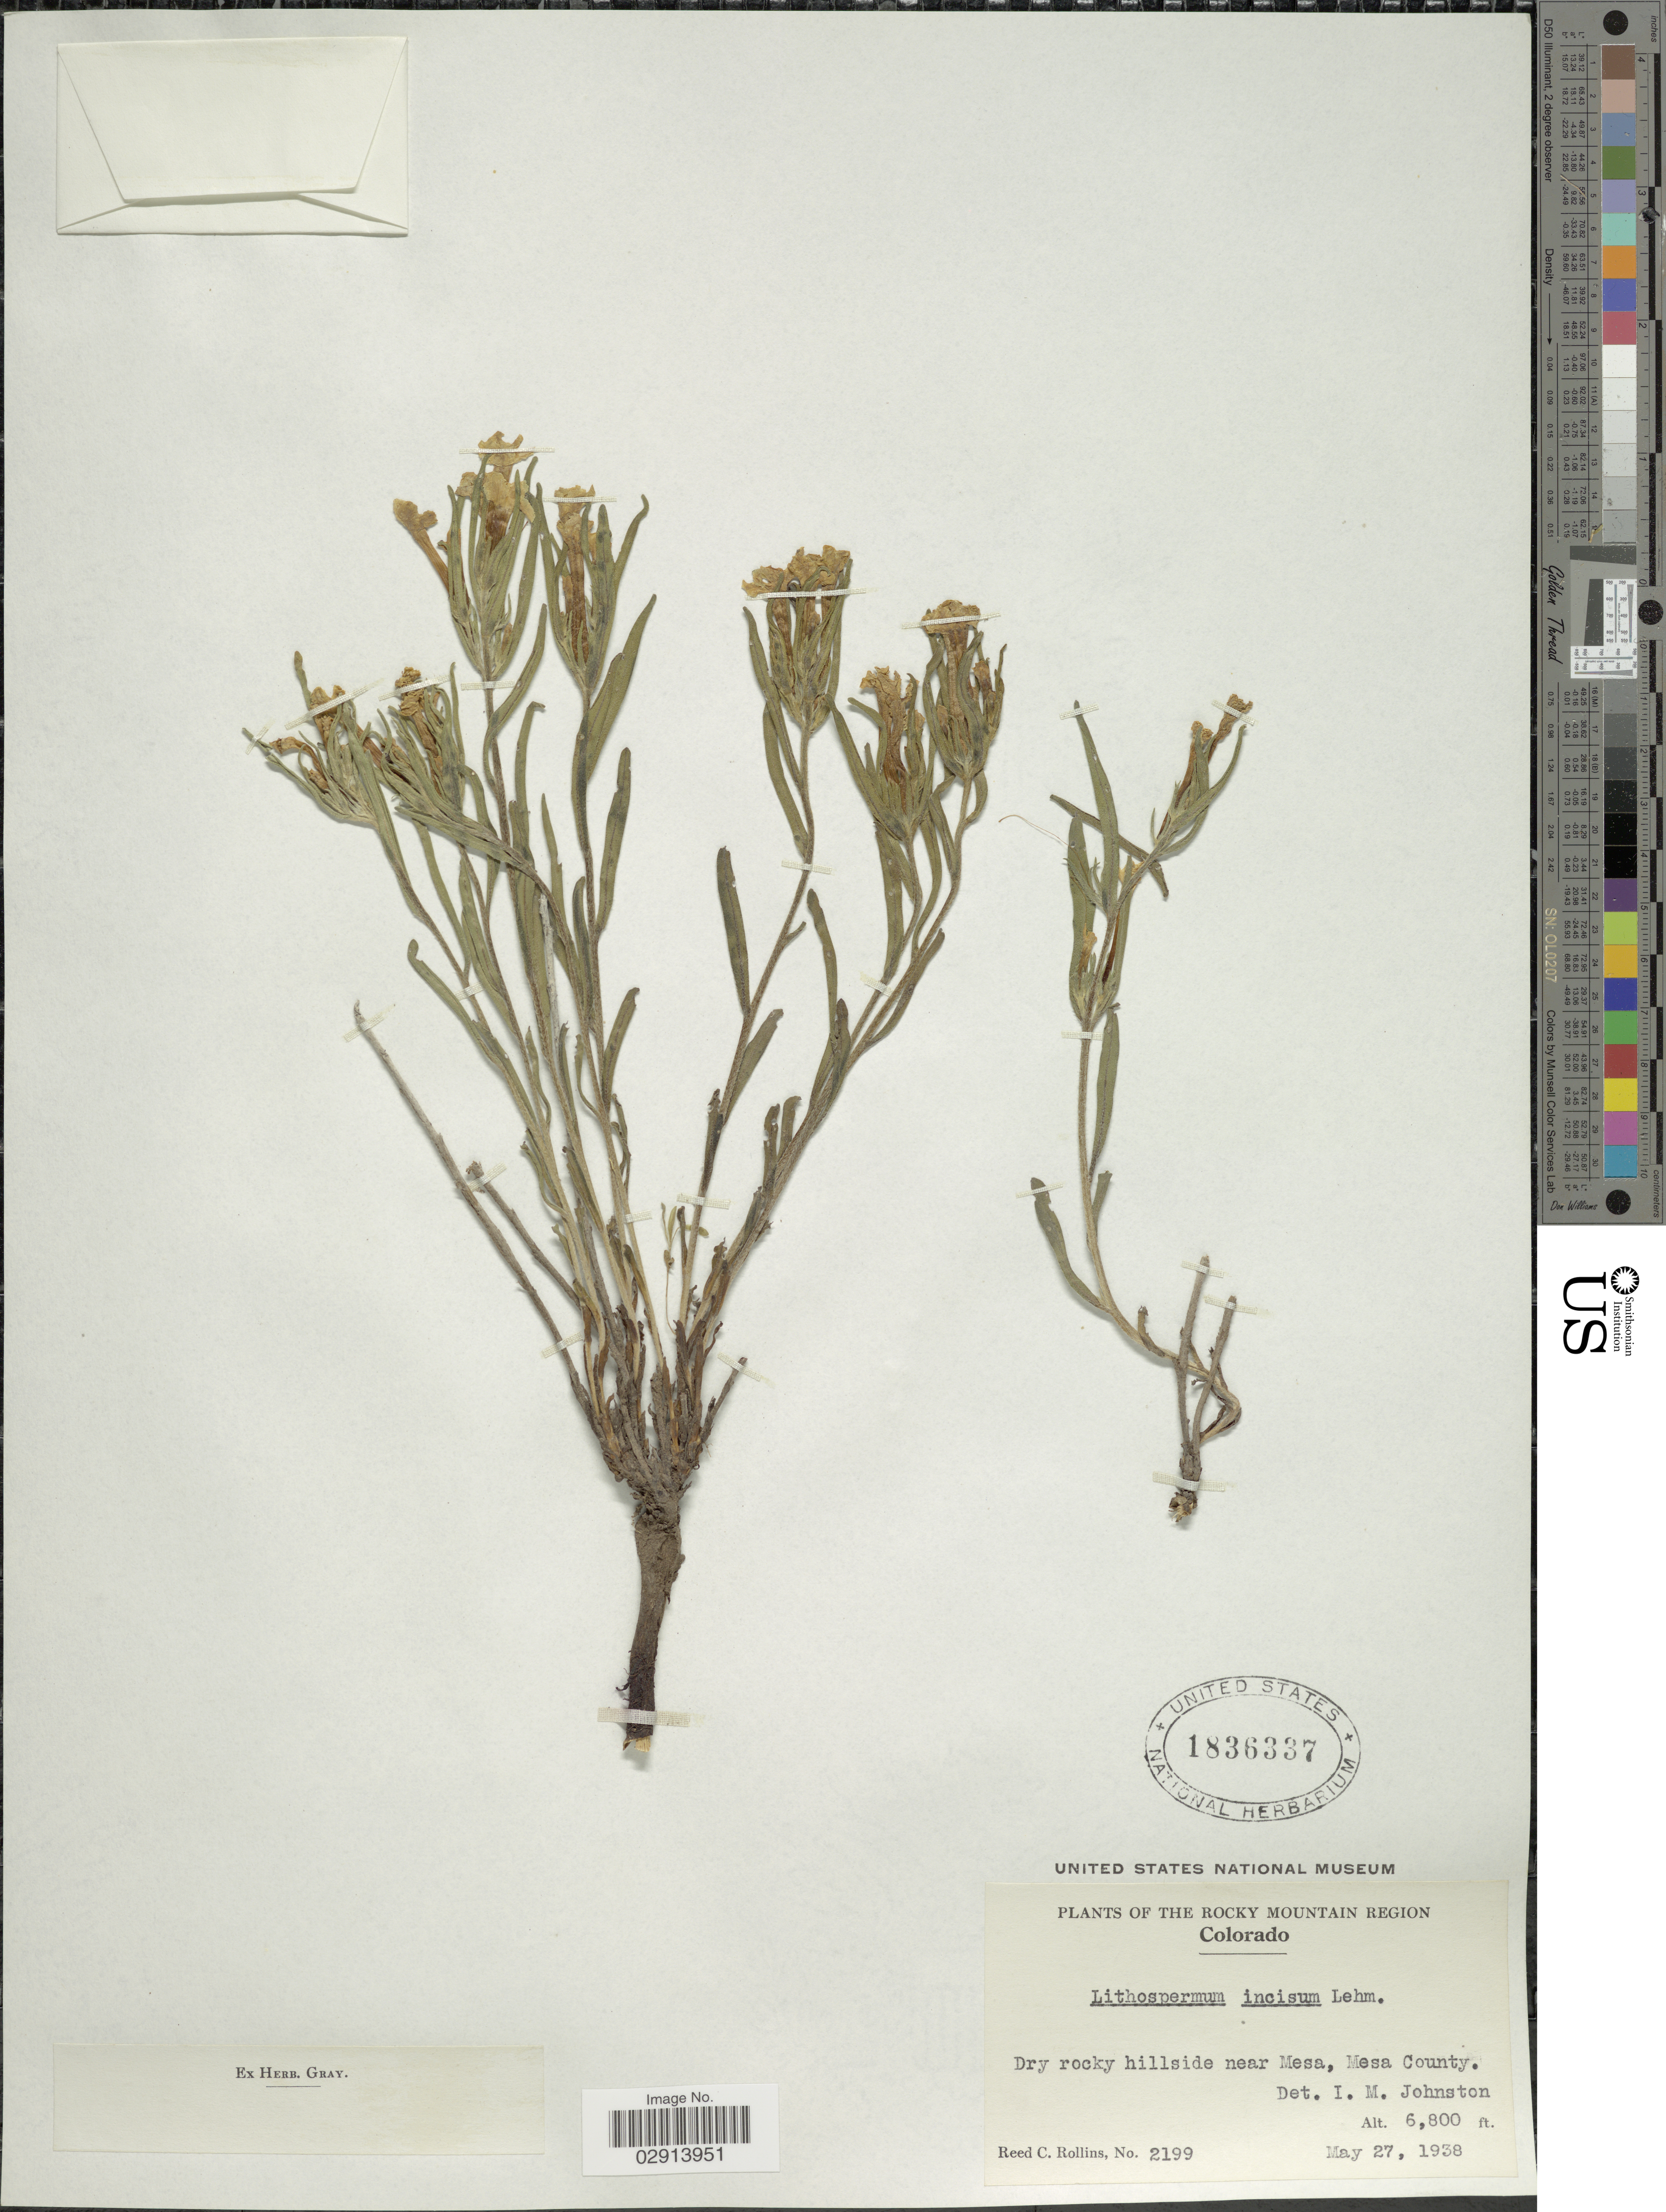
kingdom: Plantae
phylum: Tracheophyta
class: Magnoliopsida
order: Boraginales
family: Boraginaceae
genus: Lithospermum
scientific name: Lithospermum incisum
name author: Lehm.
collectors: R. C. Rollins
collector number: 2199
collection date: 1938-05-27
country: United States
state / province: Colorado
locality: Dry rocky hillside near Mesa, Mesa County.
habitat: dry rocky hillside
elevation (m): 2073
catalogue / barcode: US 1836337